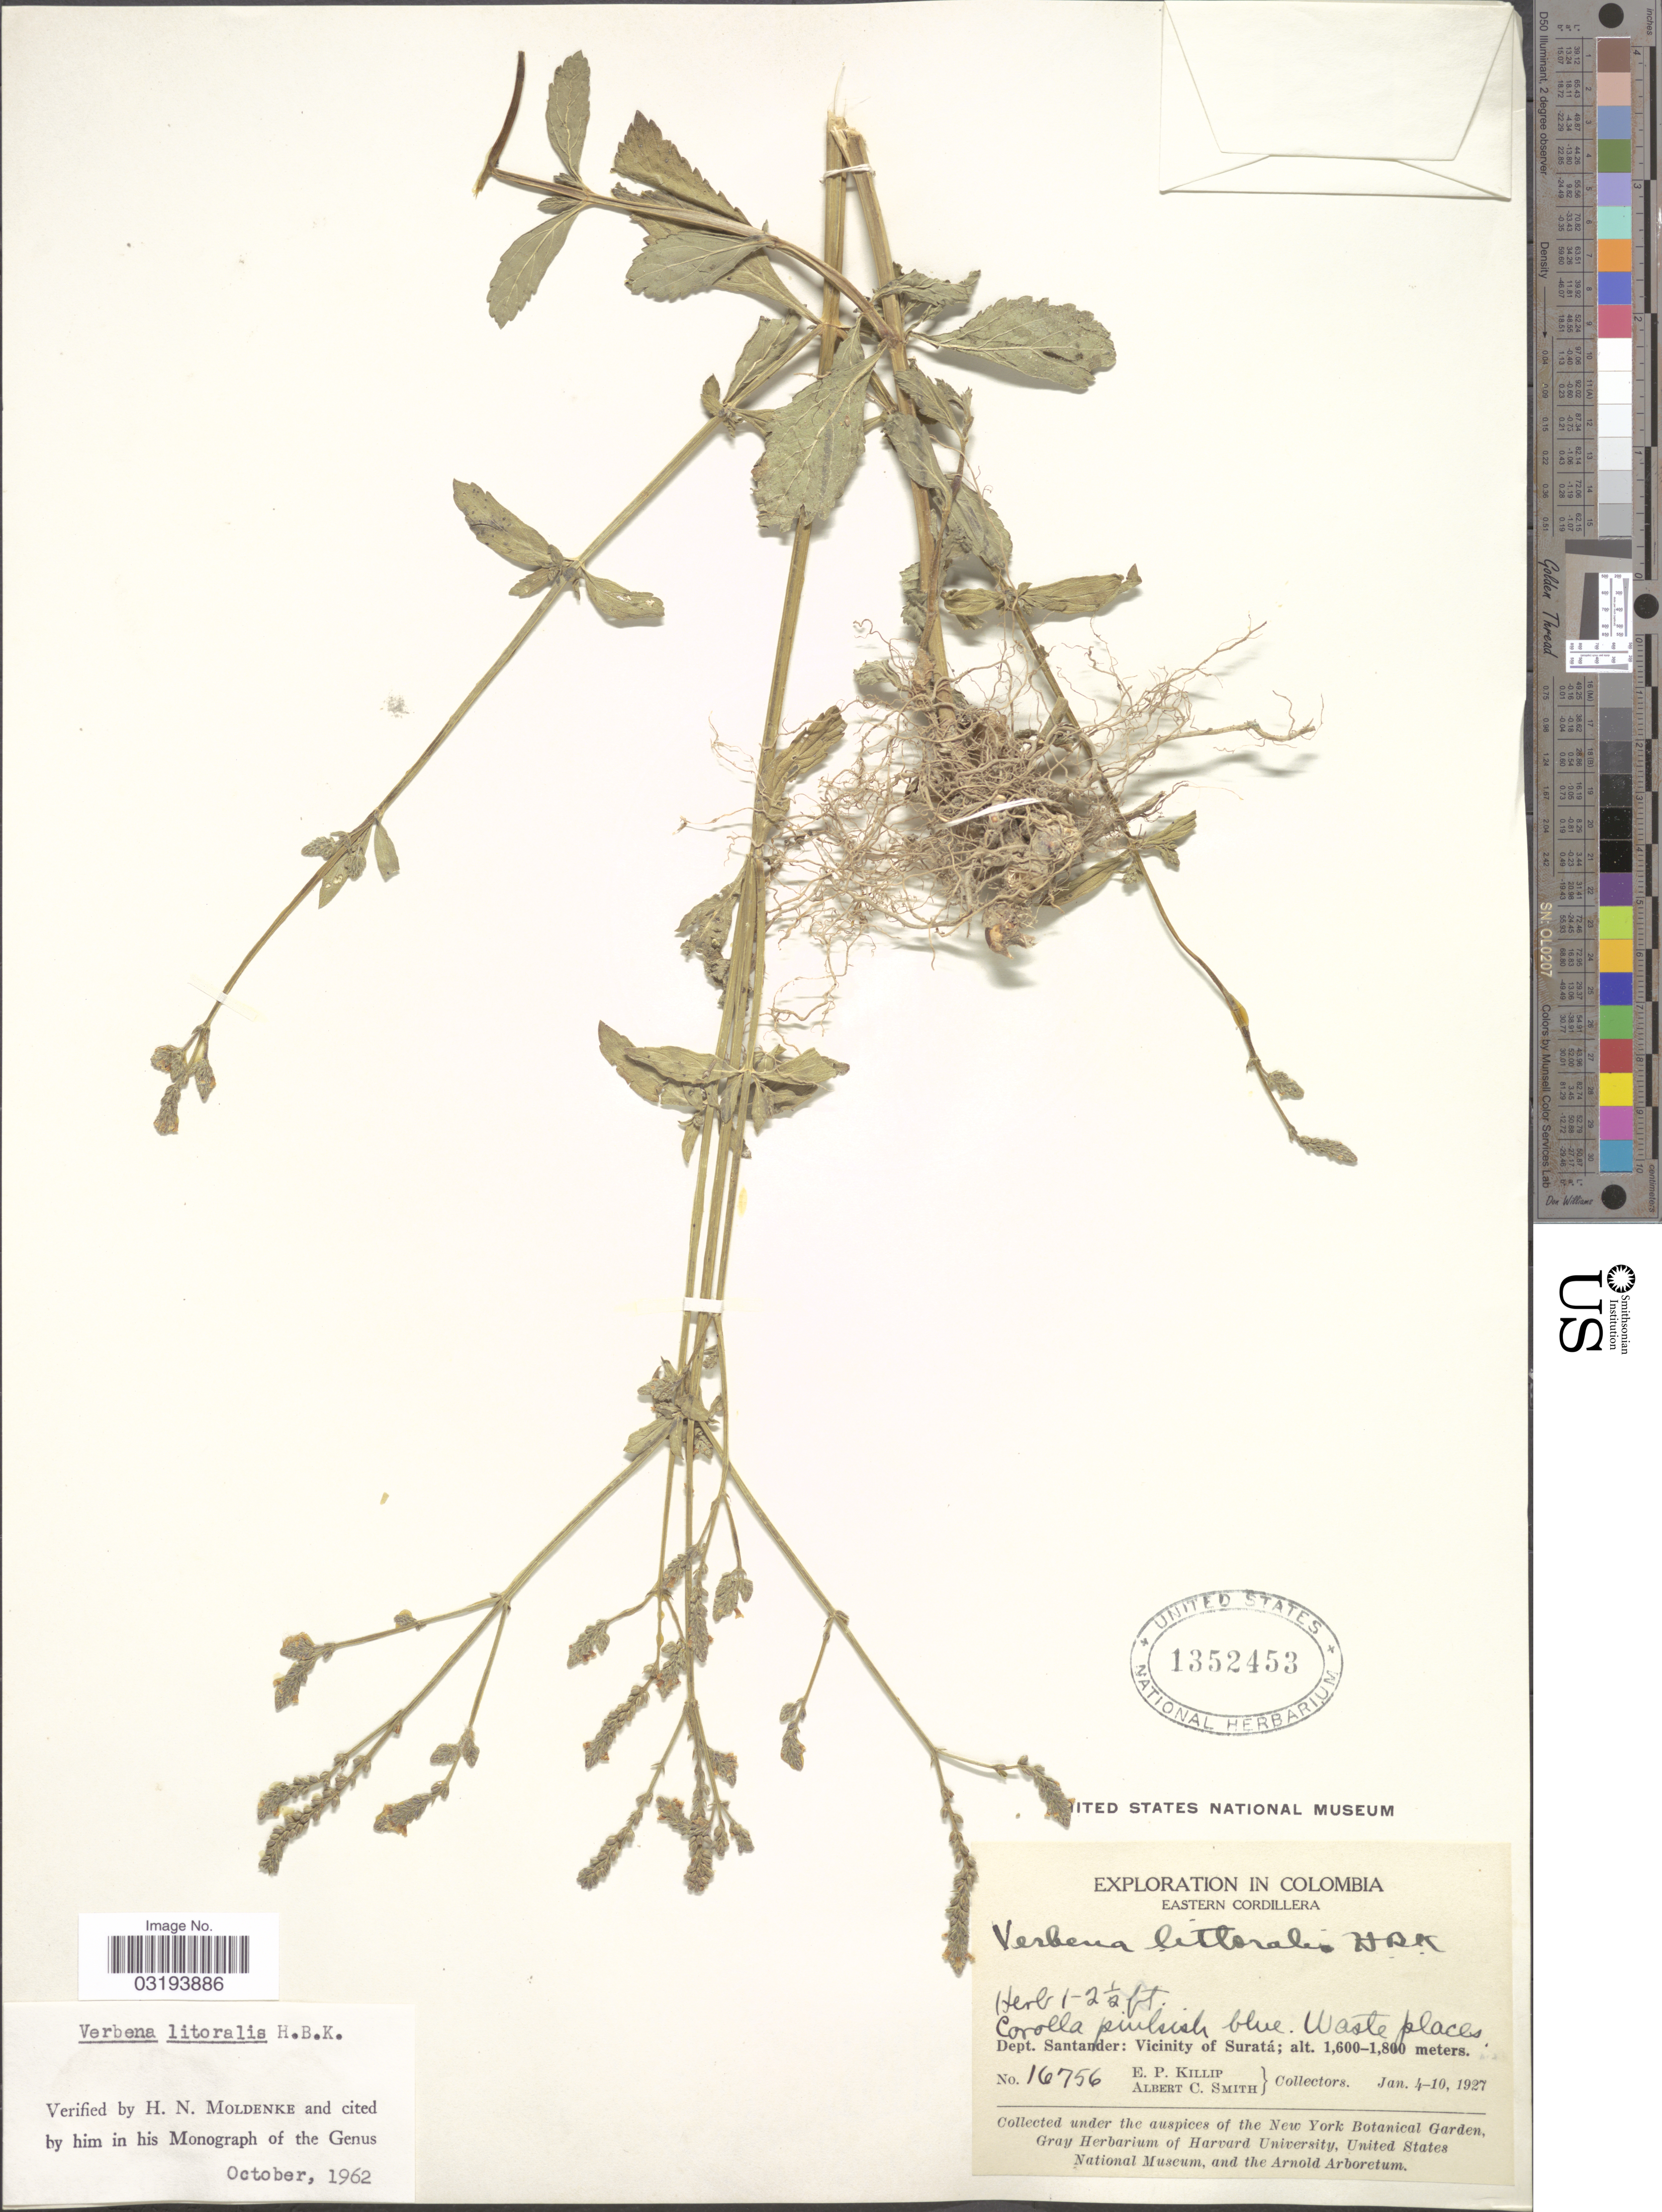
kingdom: Plantae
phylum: Tracheophyta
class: Magnoliopsida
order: Lamiales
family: Verbenaceae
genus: Verbena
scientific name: Verbena litoralis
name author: Kunth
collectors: E. P. Killip & A. C. Smith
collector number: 16756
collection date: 1927-01-04/1927-01-10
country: Colombia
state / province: Santander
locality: Eastern Cordillera. Dept. Santander: Vicinity of Suratá.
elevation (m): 1600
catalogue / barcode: US 1352453